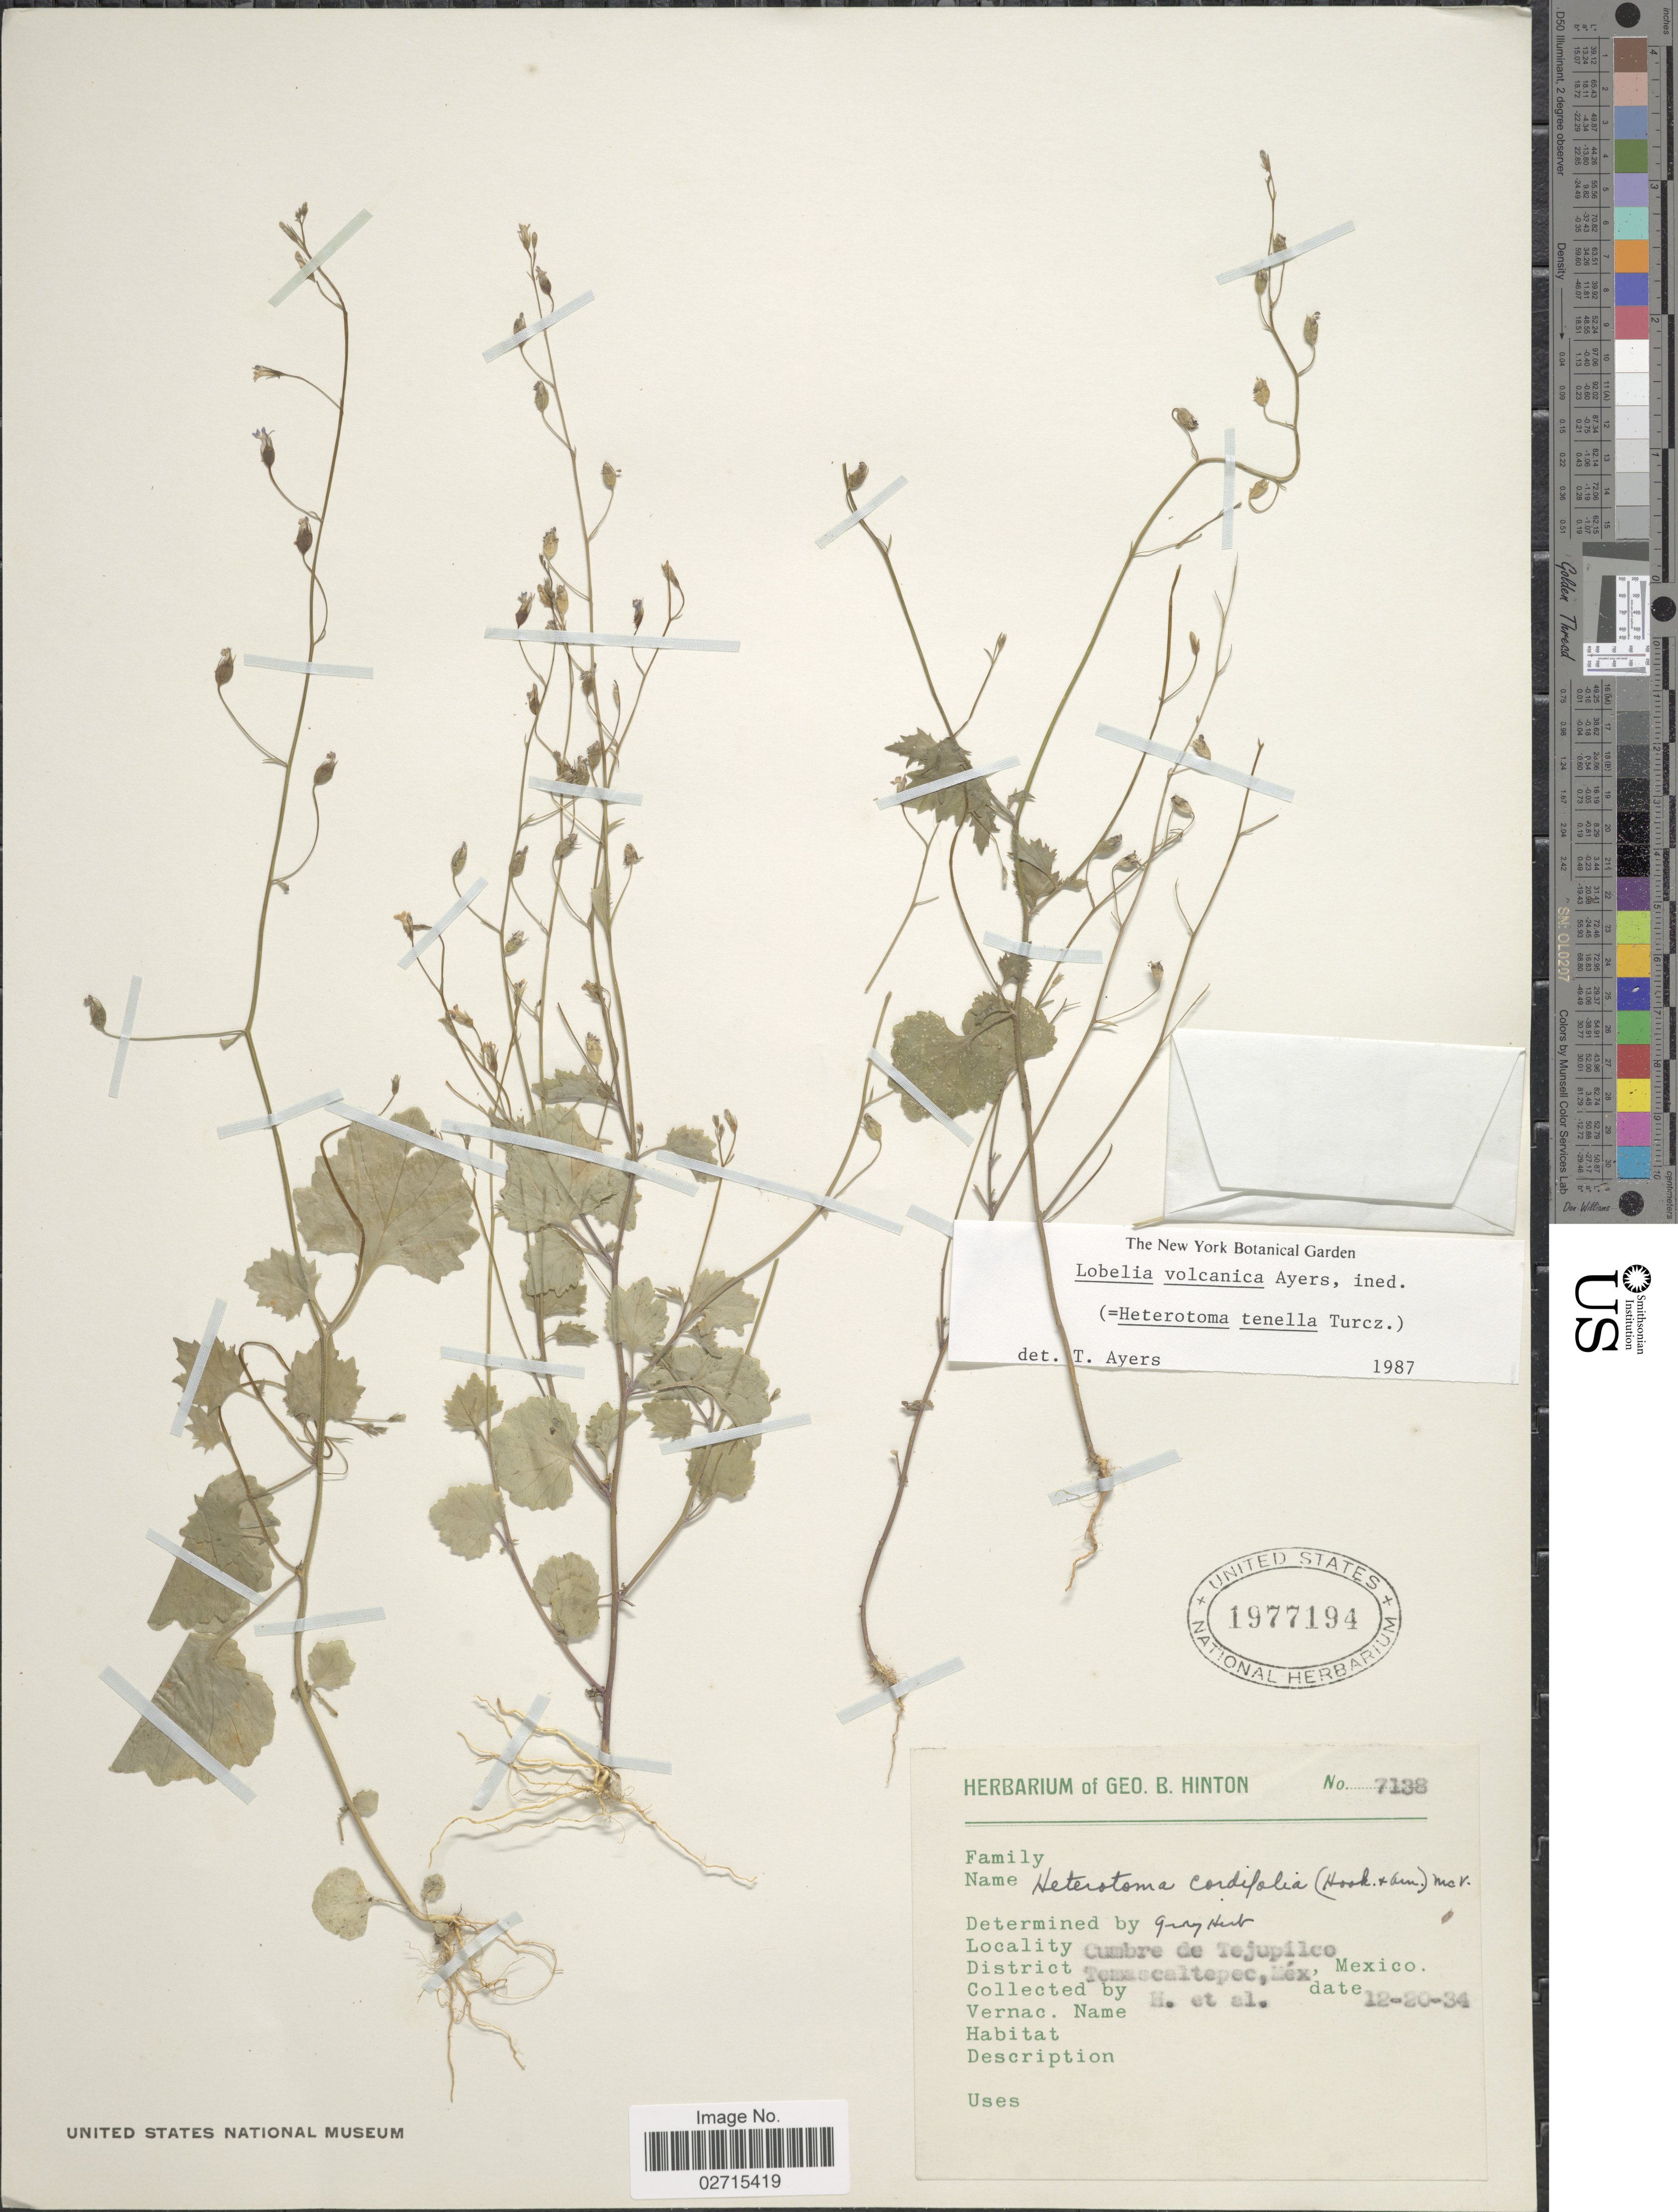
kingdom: Plantae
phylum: Tracheophyta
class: Magnoliopsida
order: Asterales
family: Campanulaceae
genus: Lobelia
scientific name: Lobelia volcanica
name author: T.J. Ayers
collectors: G. B. Hinton & et al.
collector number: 7138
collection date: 1934-12-20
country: Mexico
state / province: México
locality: Cumbre de Tejupilco, District Temascaltepec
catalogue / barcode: US 1977194